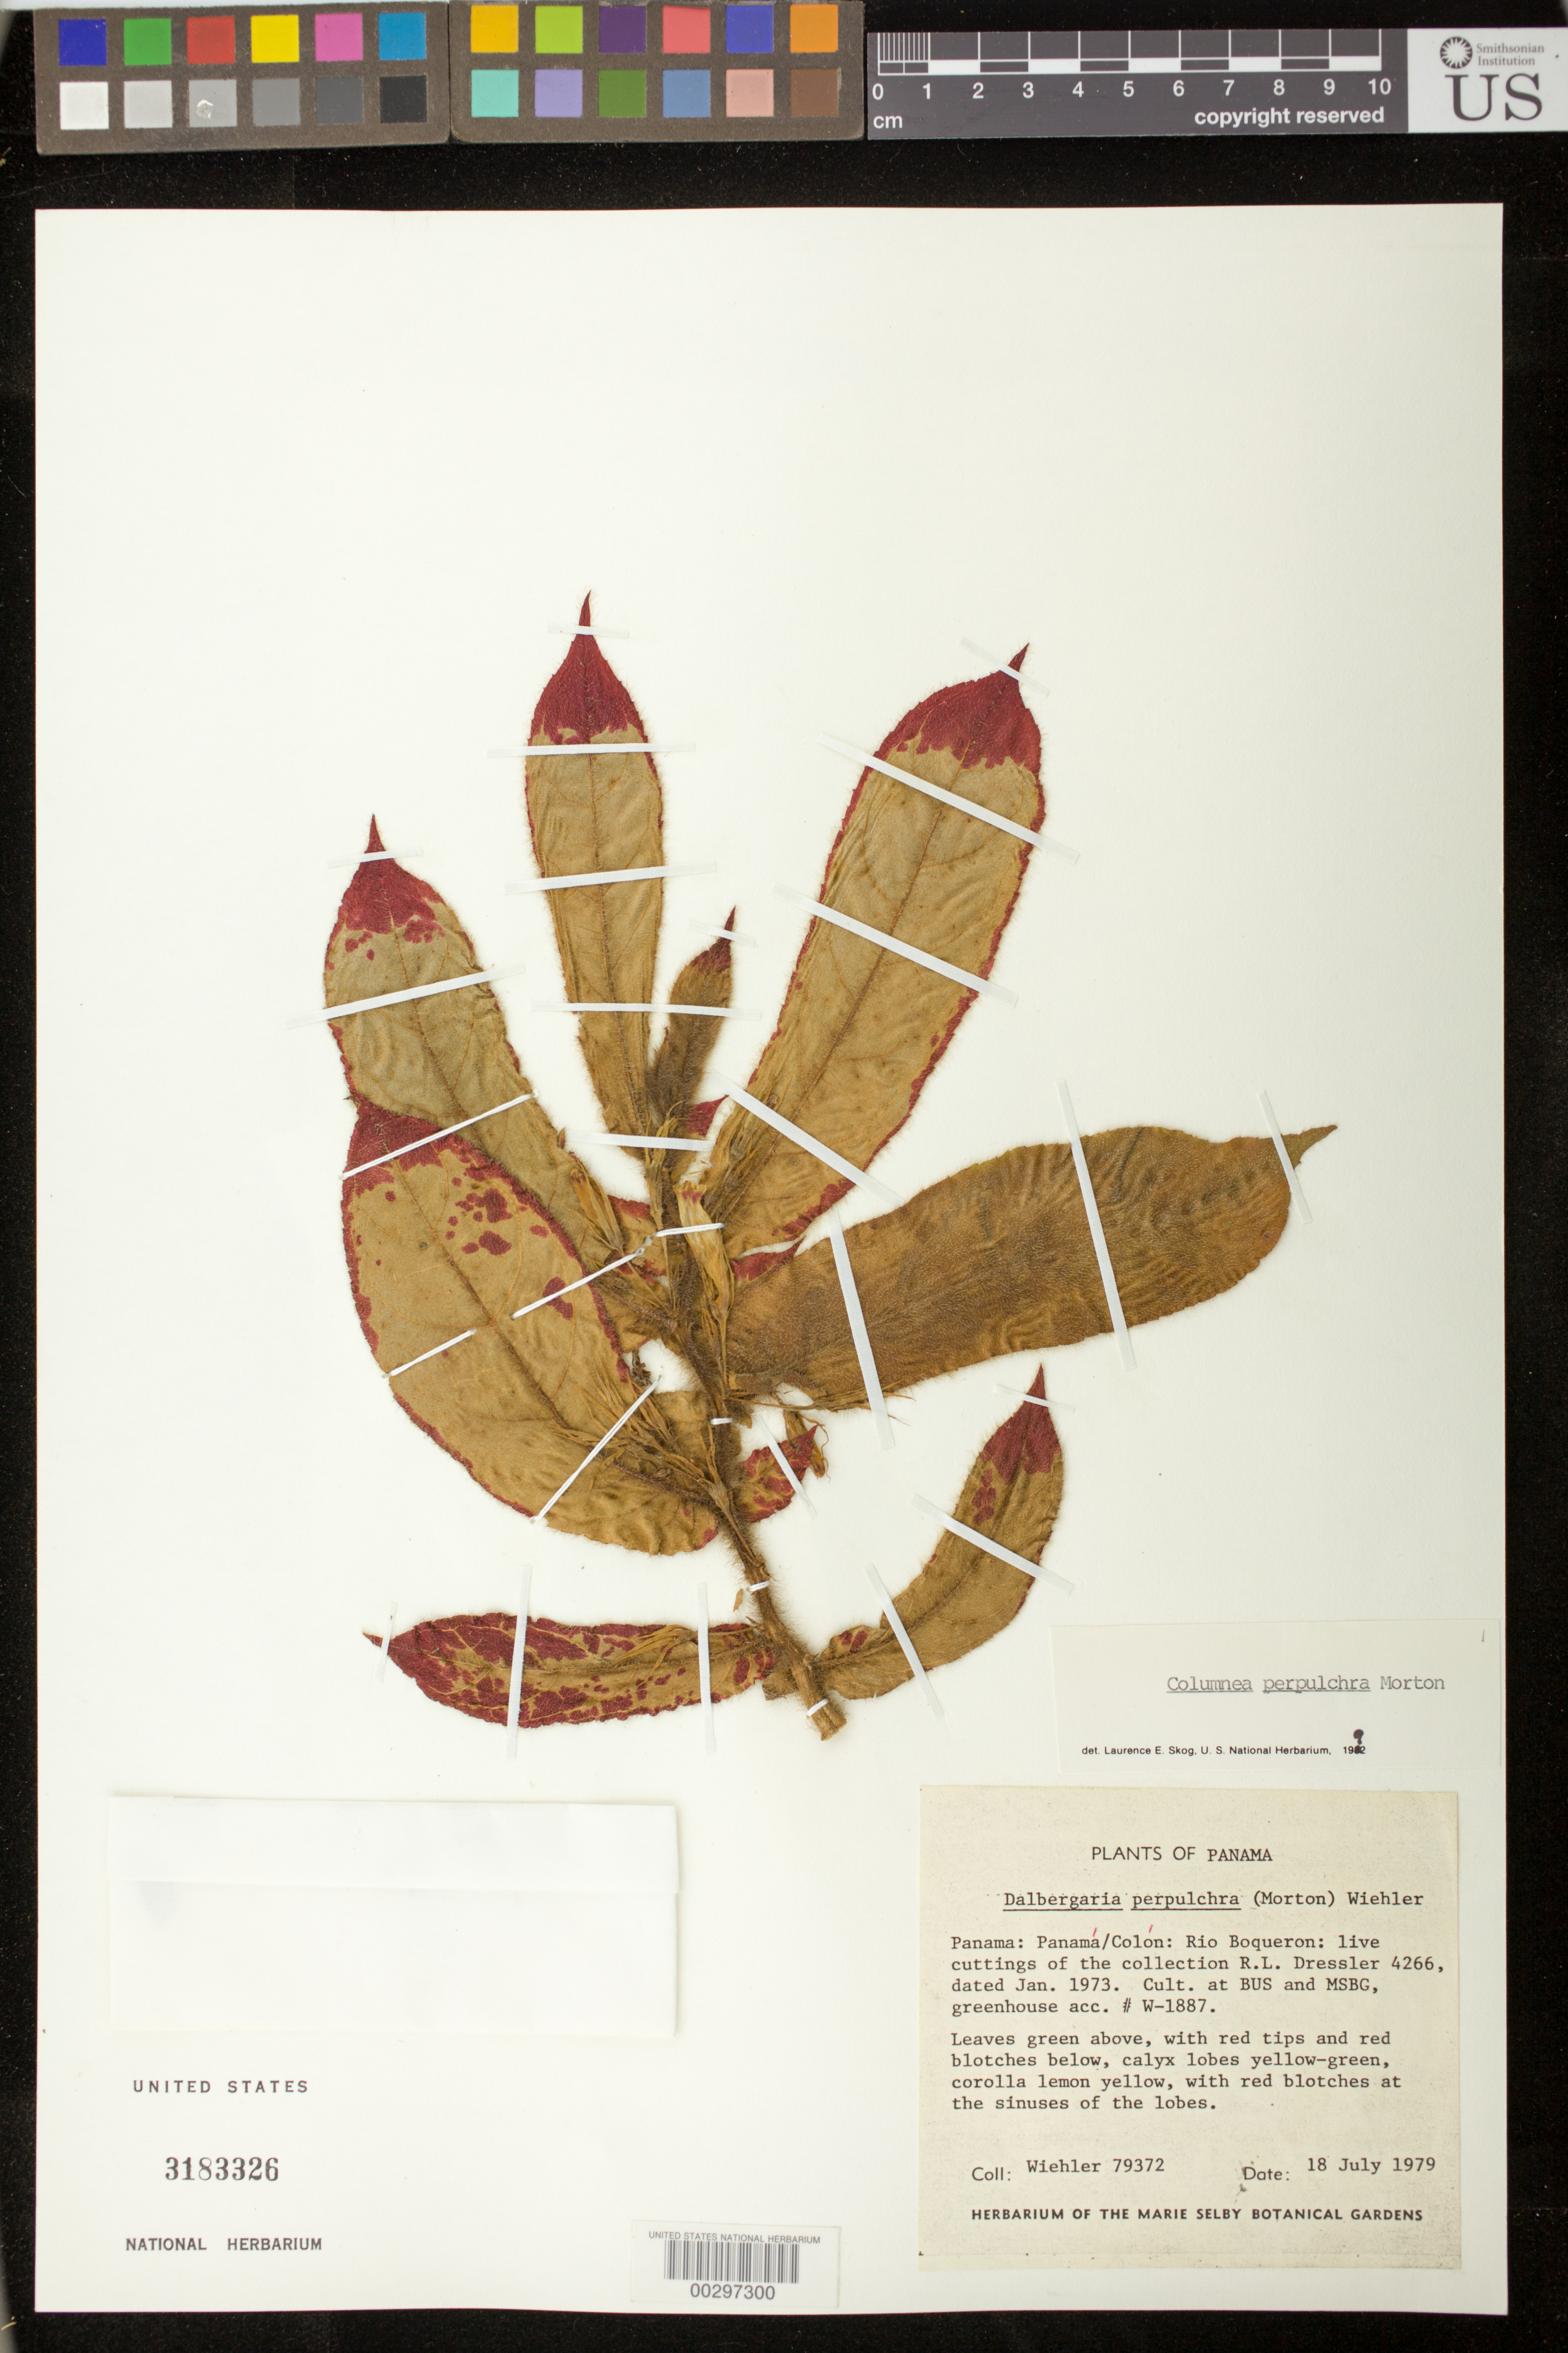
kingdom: Plantae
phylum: Tracheophyta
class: Magnoliopsida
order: Lamiales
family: Gesneriaceae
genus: Columnea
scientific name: Columnea perpulchra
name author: C.V. Morton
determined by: Skog, Laurence E.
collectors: H. J. Wiehler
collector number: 79372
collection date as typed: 18 Jul 1979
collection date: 1979-07-18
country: Panama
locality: Colon/Panama, Rio boqueron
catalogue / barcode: US 3183326